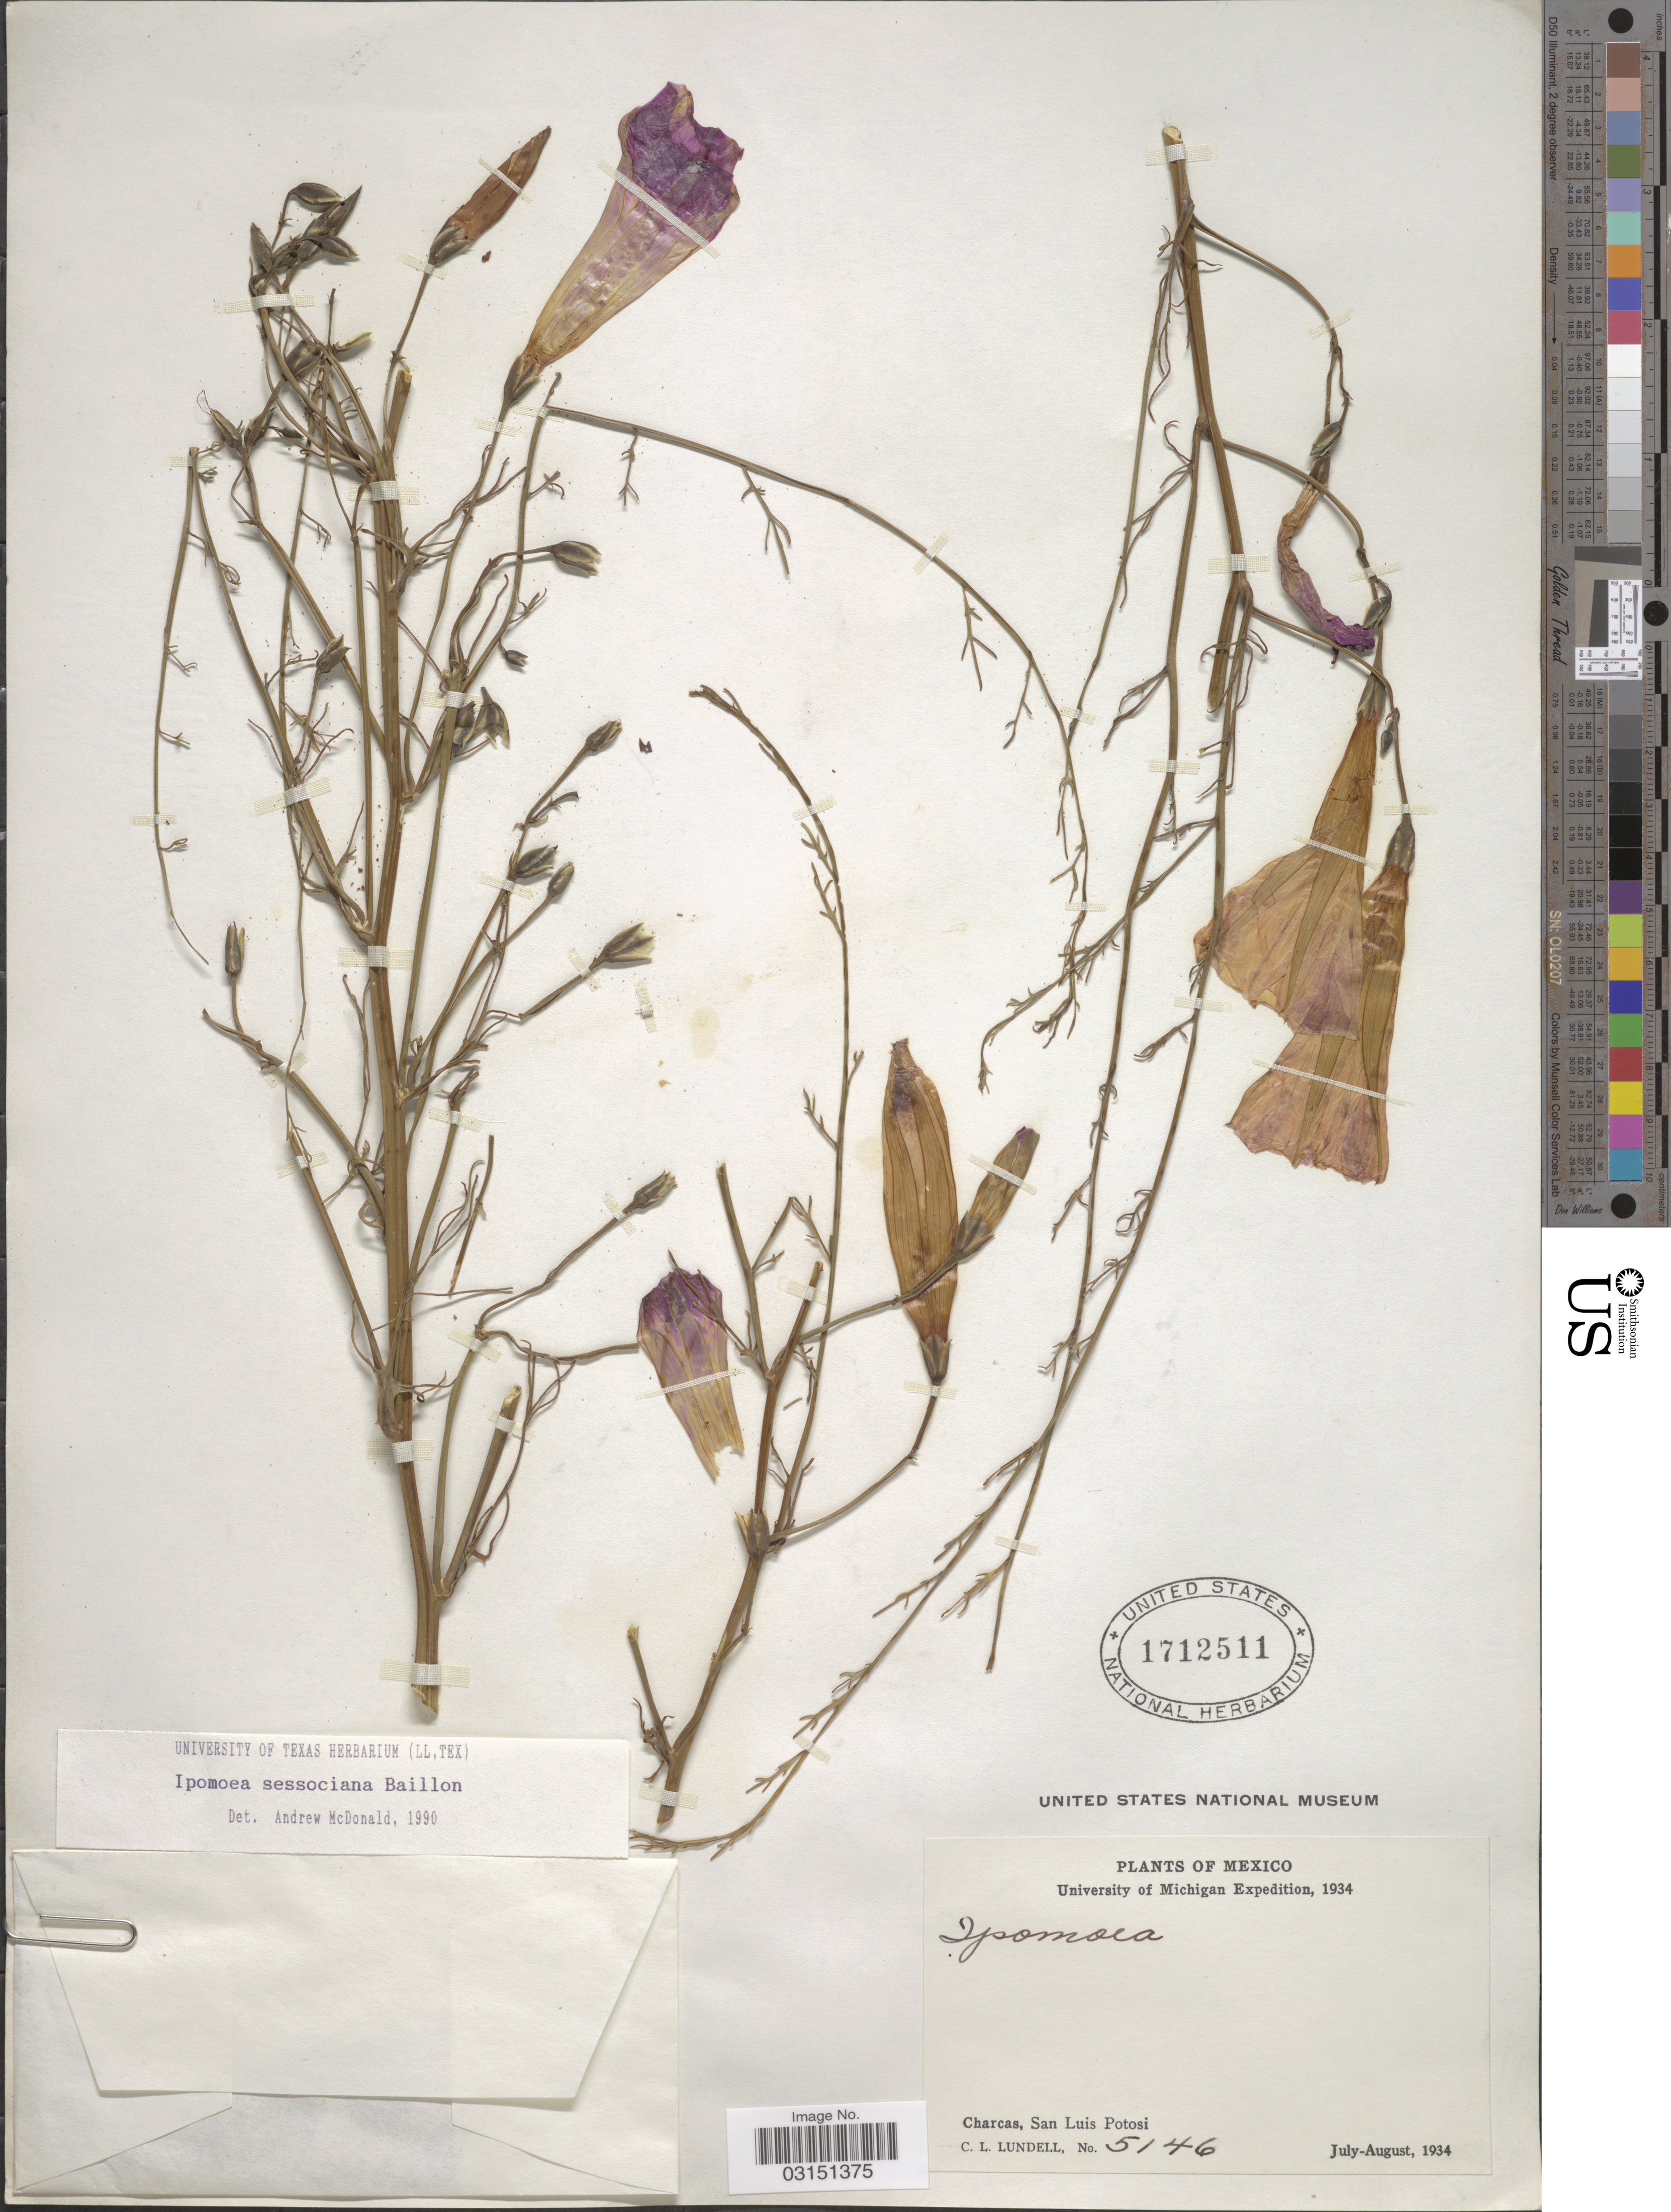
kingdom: Plantae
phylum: Tracheophyta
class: Magnoliopsida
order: Solanales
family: Convolvulaceae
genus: Ipomoea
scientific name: Ipomoea sescossiana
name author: Baill.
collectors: C. L. Lundell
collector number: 5146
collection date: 1934-07/1934-08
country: Mexico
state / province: San Luis Potosí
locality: Charcas.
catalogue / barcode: US 1712511